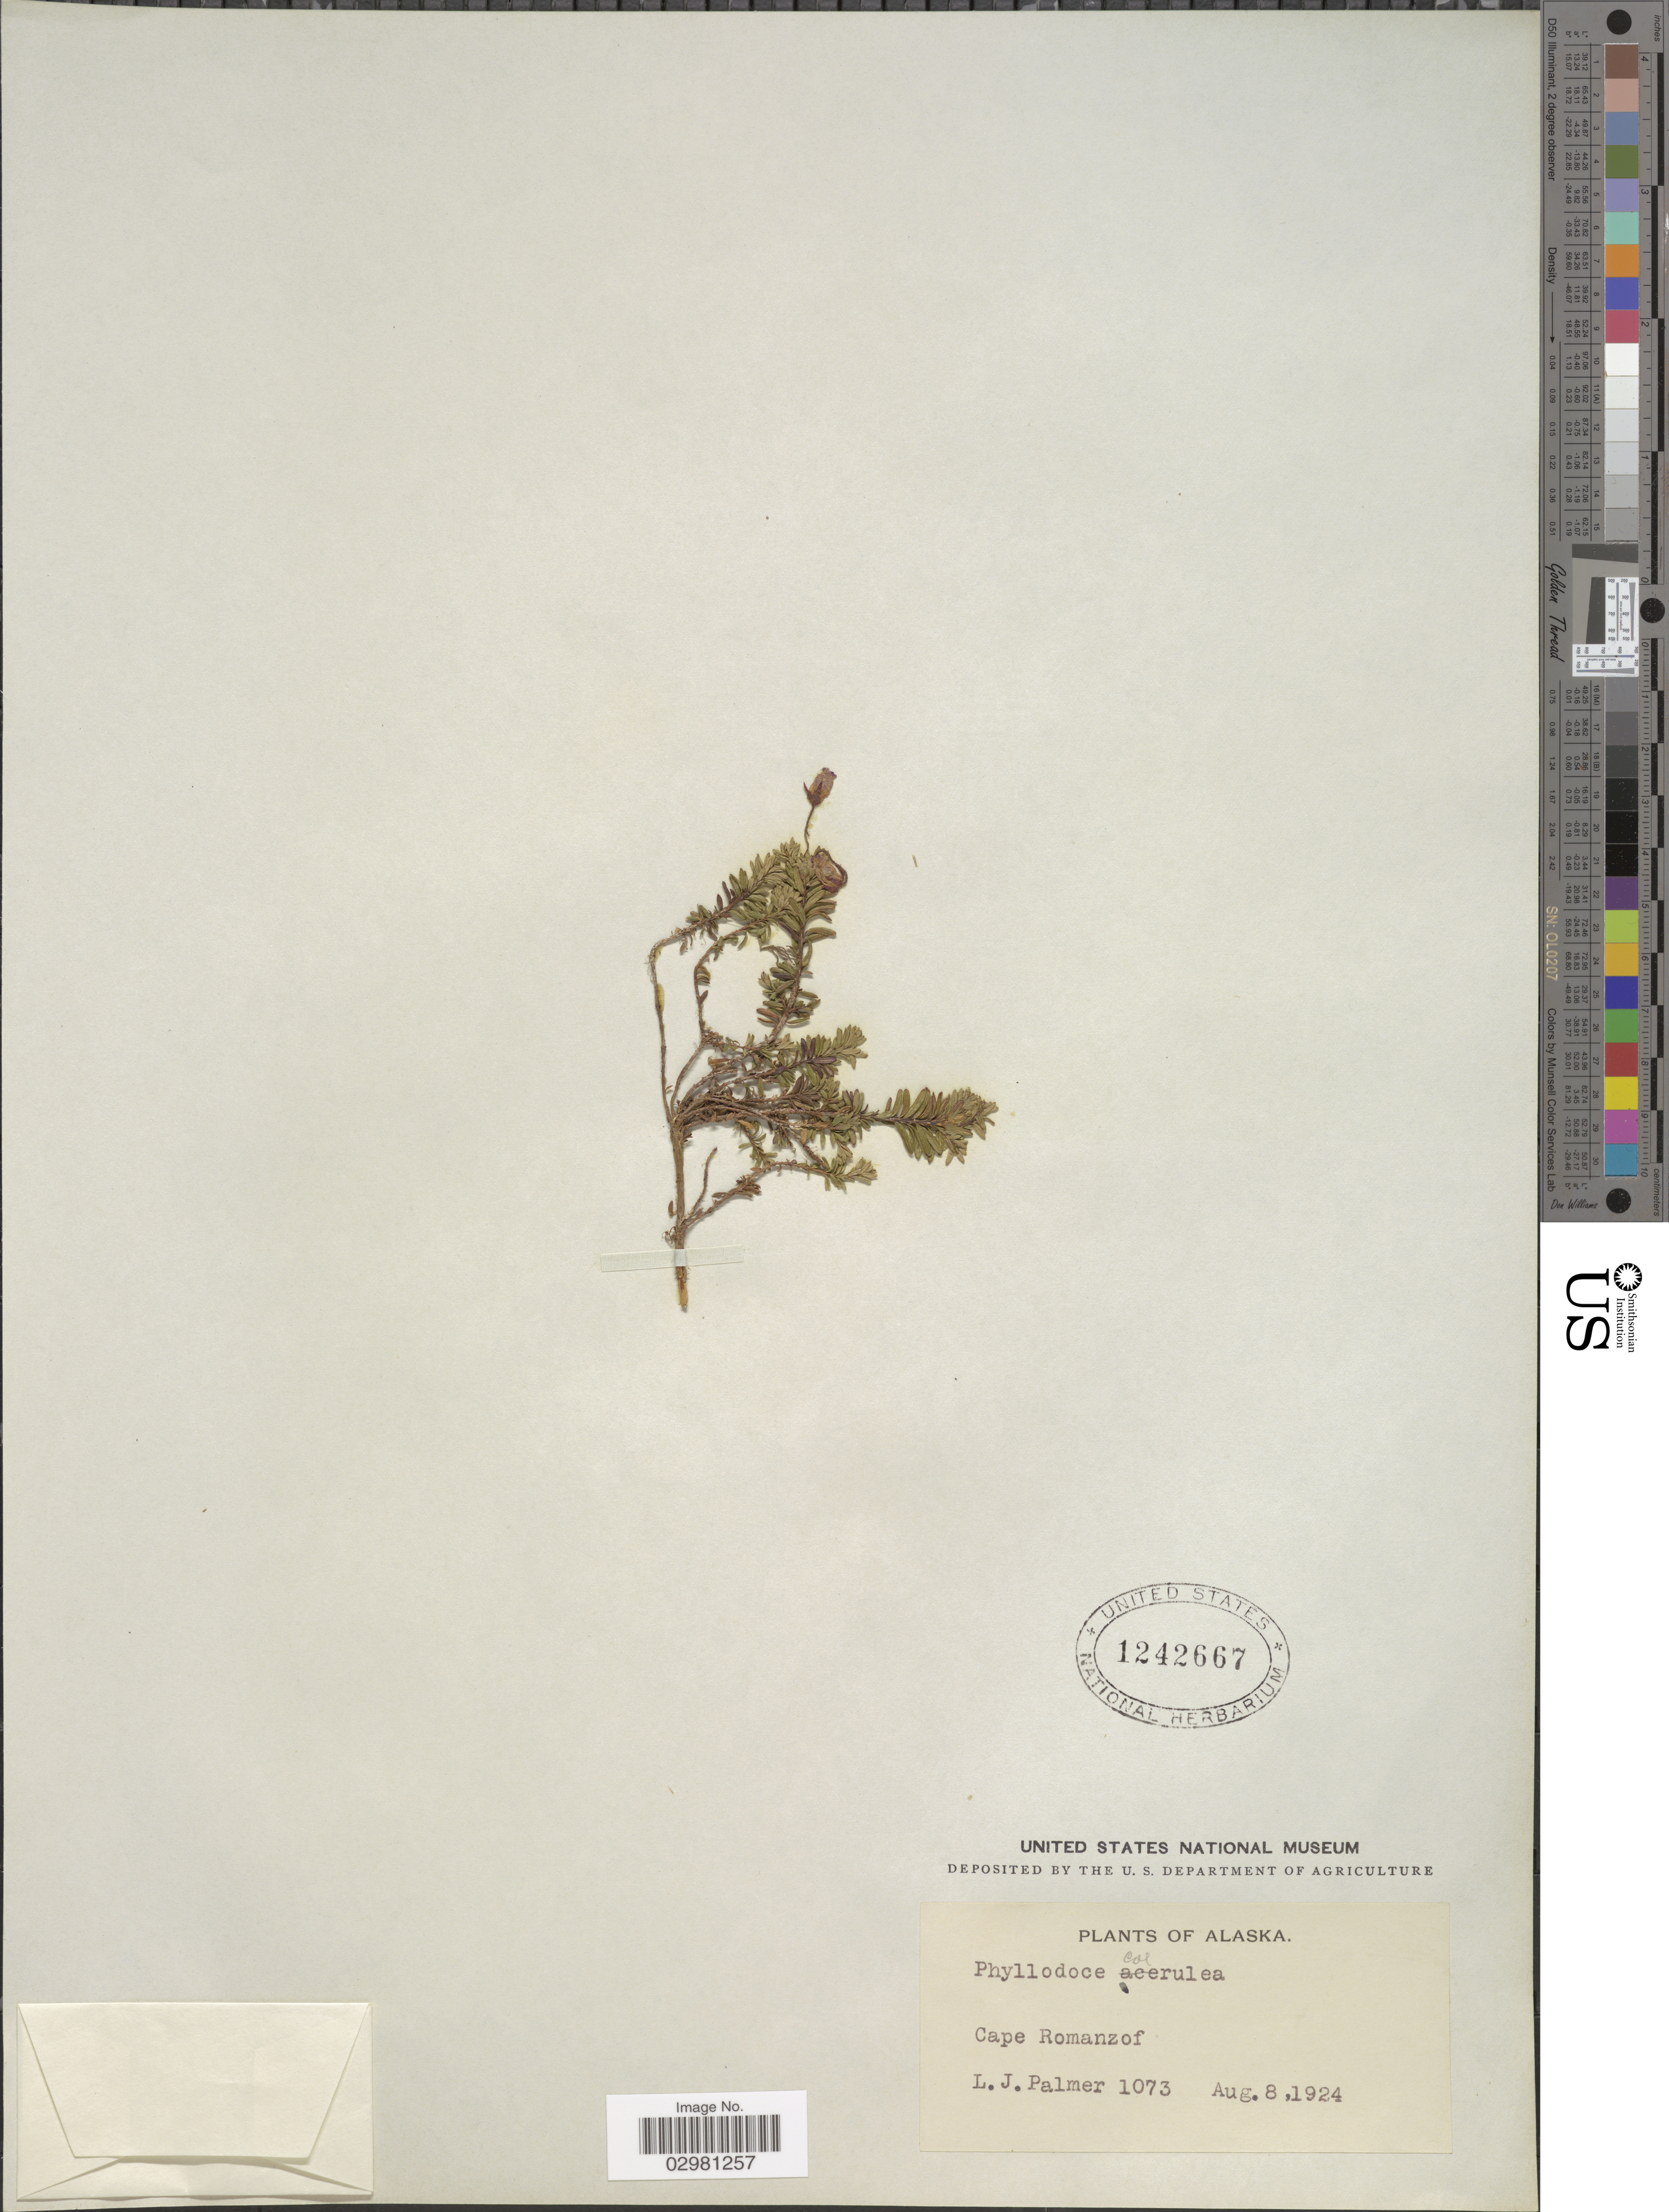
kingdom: Plantae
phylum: Tracheophyta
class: Magnoliopsida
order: Ericales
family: Ericaceae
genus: Phyllodoce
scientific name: Phyllodoce caerulea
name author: (L.) Bab.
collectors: L. J. Palmer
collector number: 1073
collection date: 1924-08-08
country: United States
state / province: Alaska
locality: Cape Romanzof.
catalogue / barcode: US 1242667